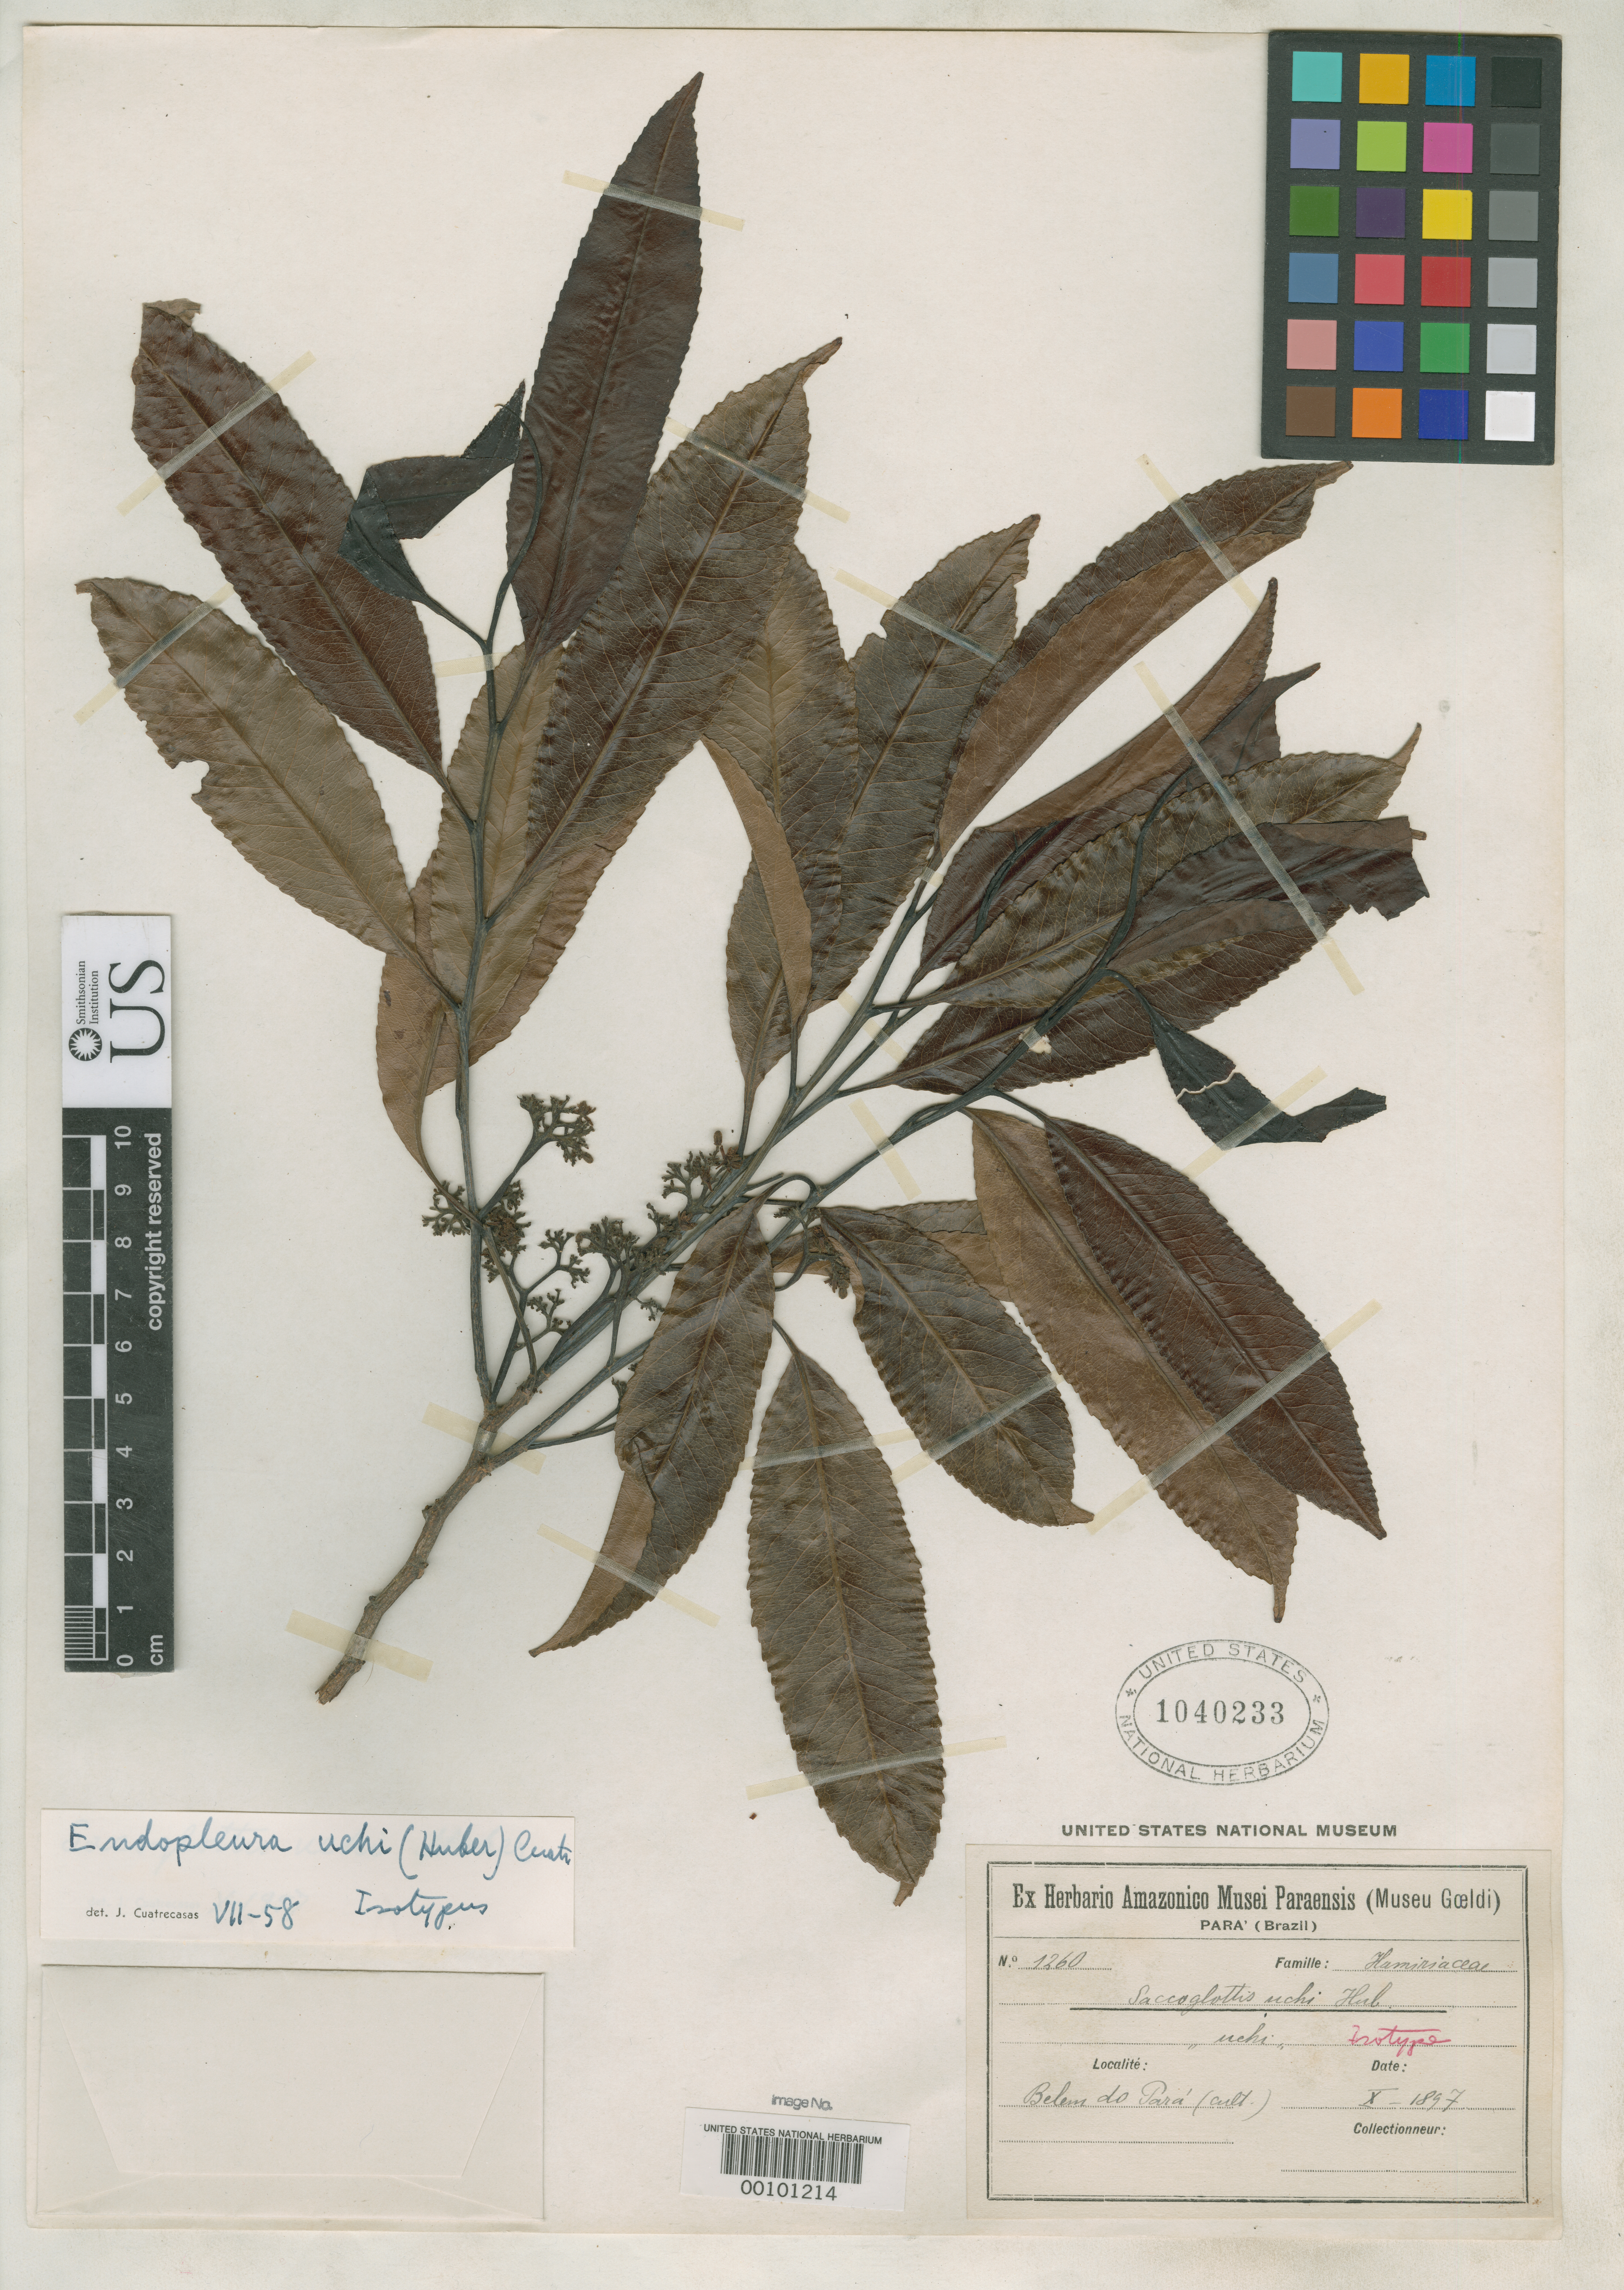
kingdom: Plantae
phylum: Tracheophyta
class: Magnoliopsida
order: Malpighiales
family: Humiriaceae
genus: Sacoglottis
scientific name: Sacoglottis uchi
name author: Huber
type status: Isotype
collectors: J. Huber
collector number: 1260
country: Brazil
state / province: Pará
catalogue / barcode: US 1040233